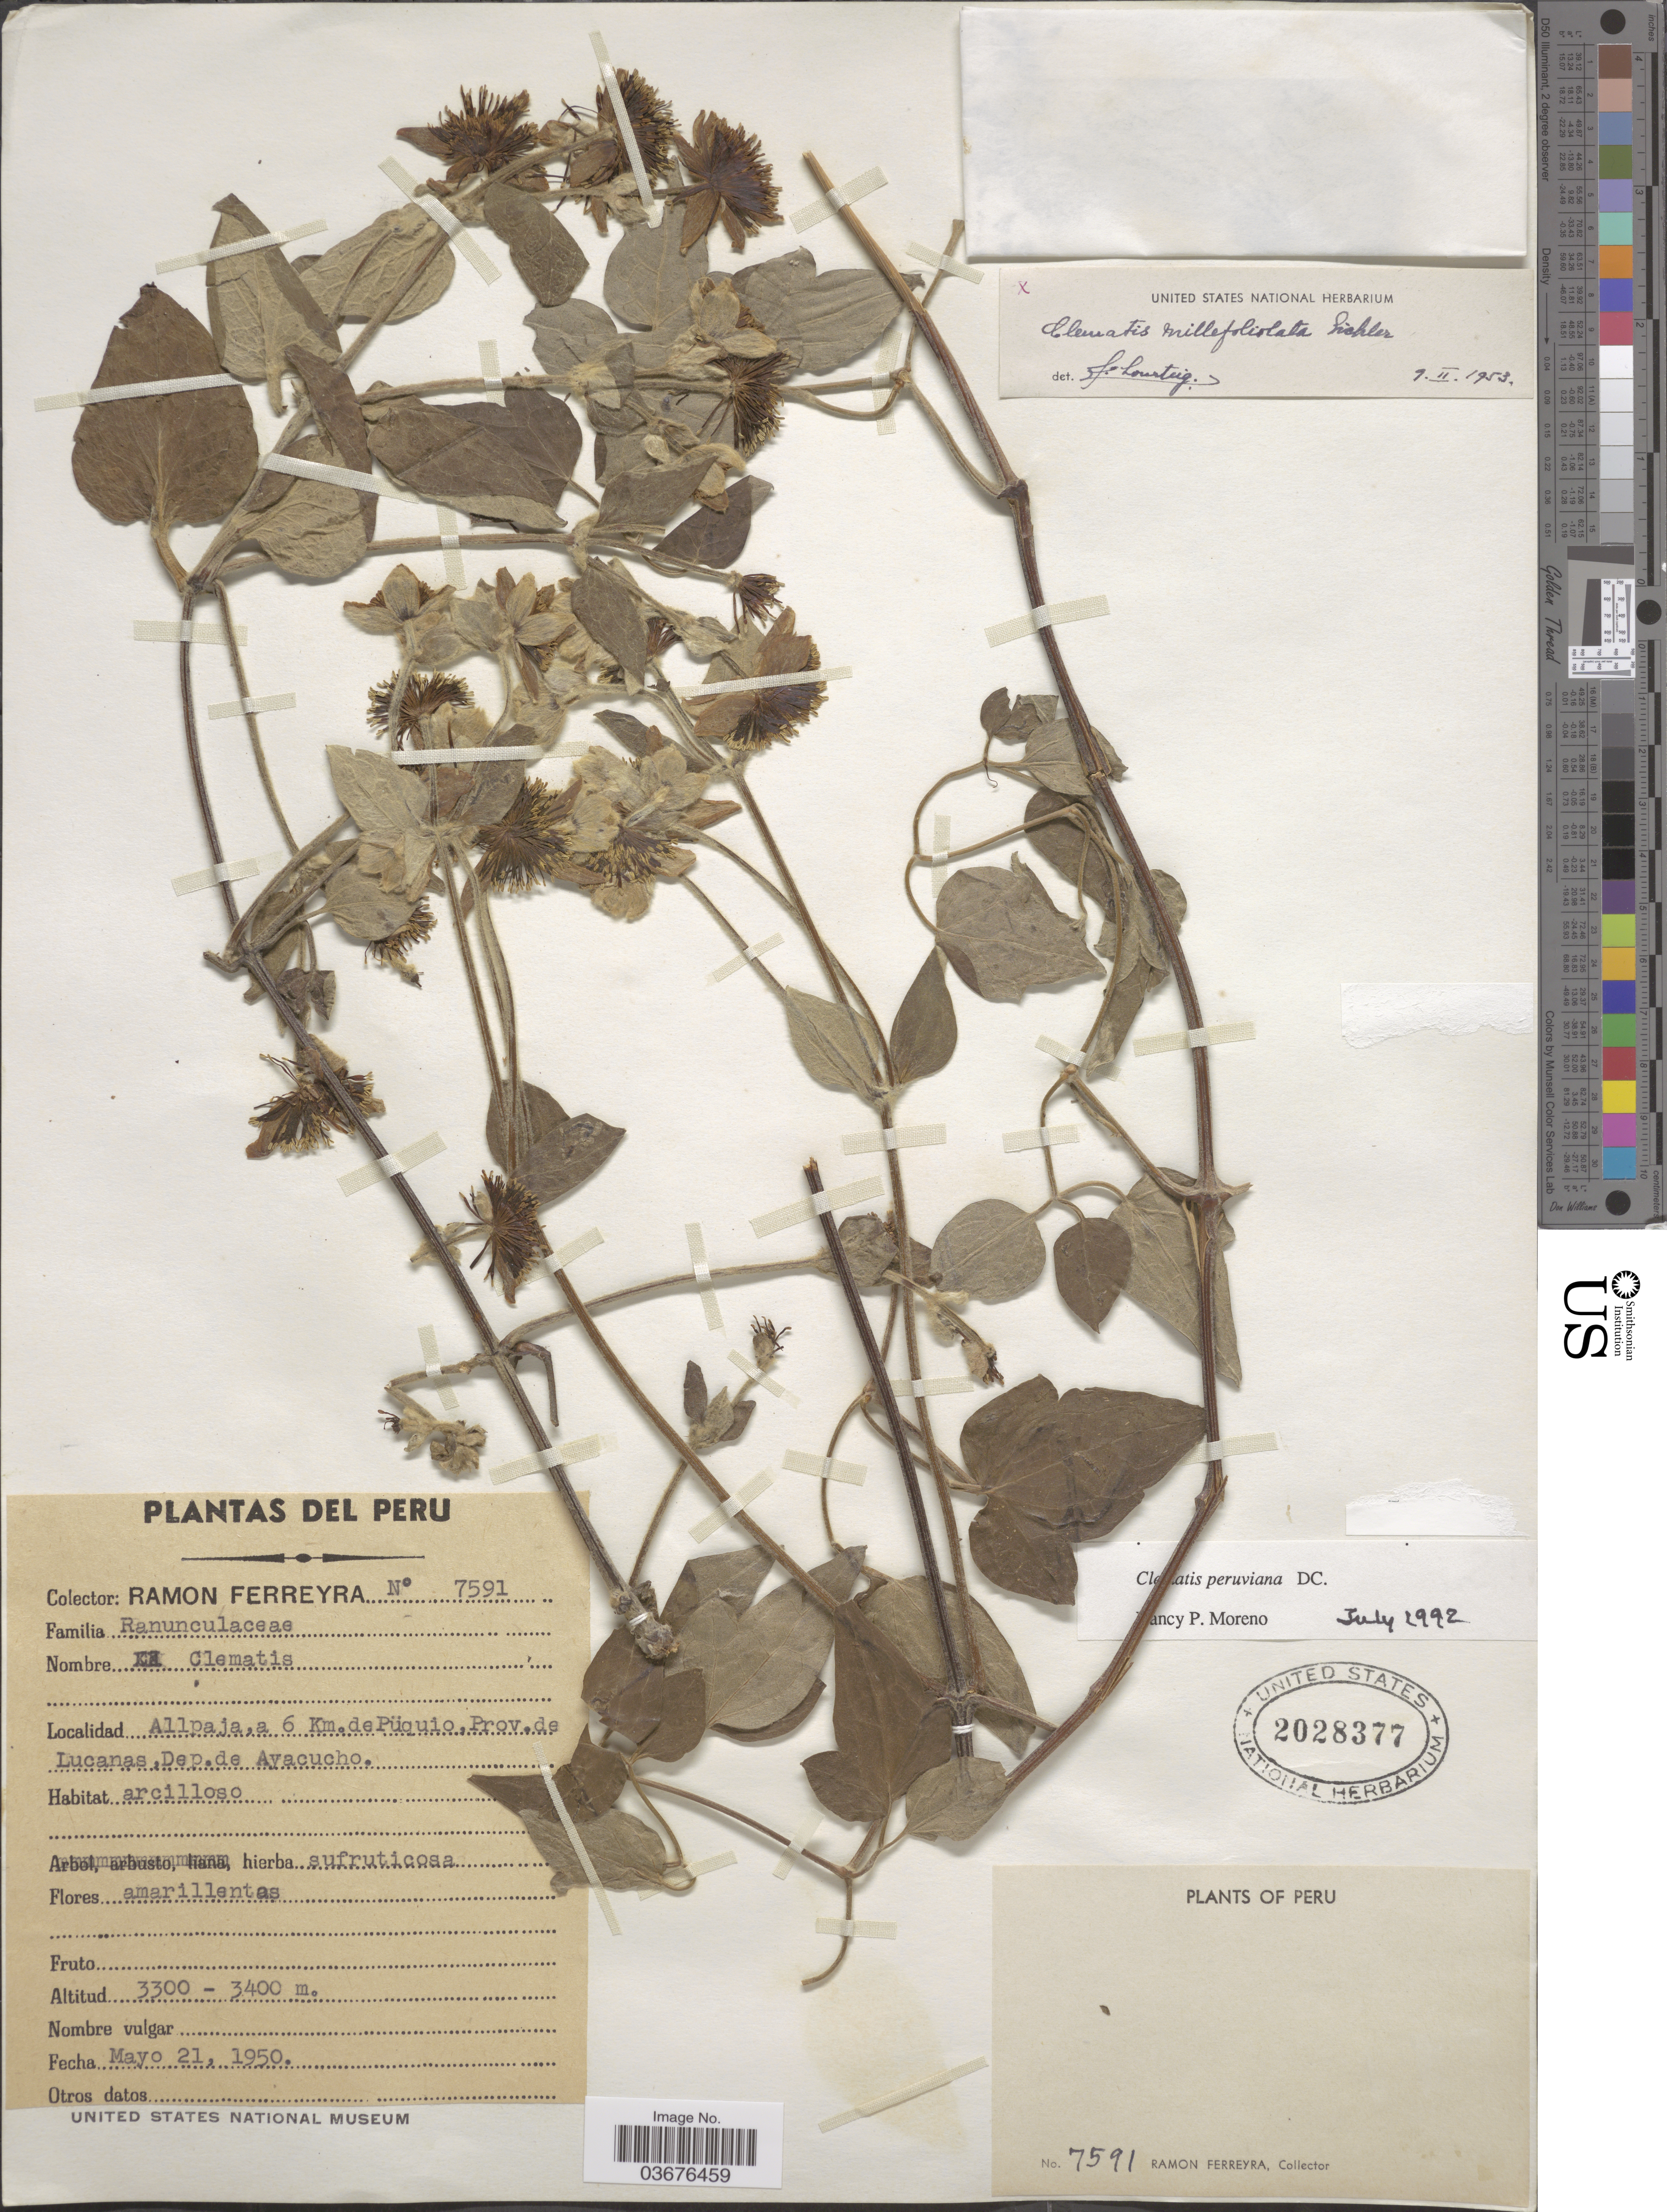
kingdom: Plantae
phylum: Tracheophyta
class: Magnoliopsida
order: Ranunculales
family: Ranunculaceae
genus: Clematis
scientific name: Clematis peruviana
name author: DC.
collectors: R. A. Ferreyra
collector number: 7591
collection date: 1950-05-21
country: Peru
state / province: Ayacucho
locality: Allpaja, a 6 Km. de Püquio, Prov. de Lucanas, Dep. de Ayacucho.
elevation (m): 3300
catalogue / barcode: US 2028377